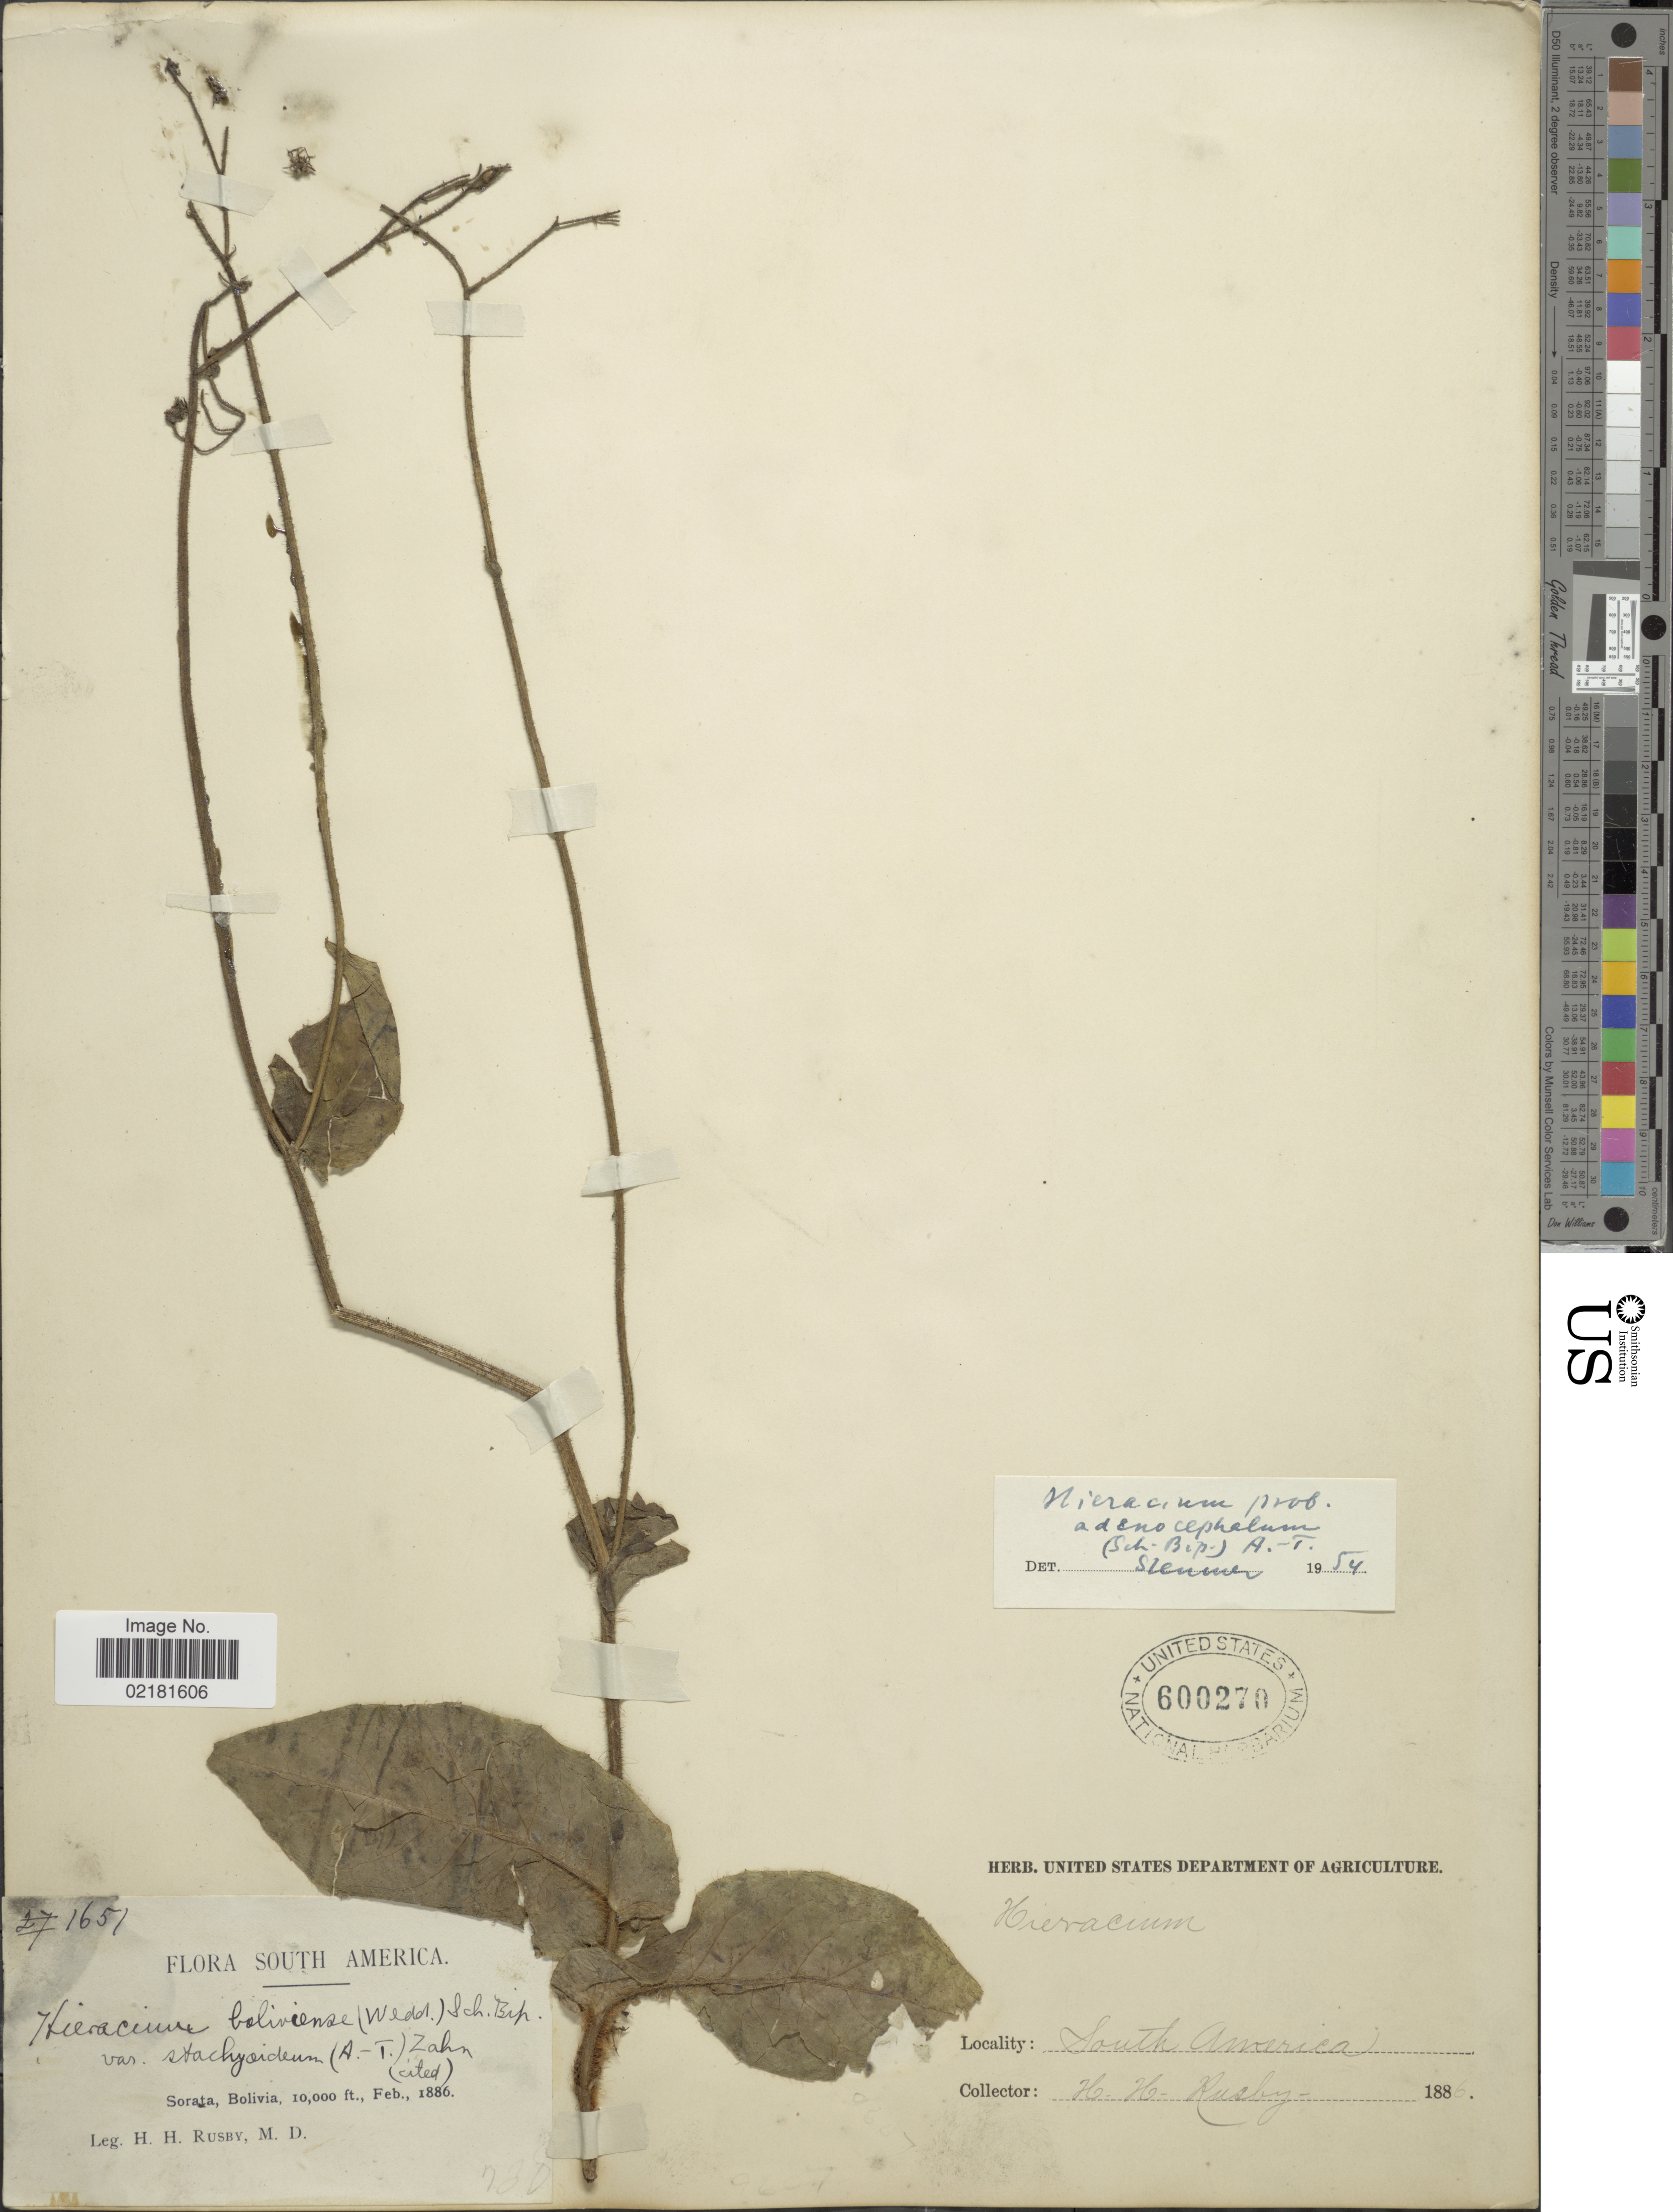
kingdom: Plantae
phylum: Tracheophyta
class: Magnoliopsida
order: Asterales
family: Asteraceae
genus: Hieracium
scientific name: Hieracium adenocephalum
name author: (Sch. Bip.) Arvet-Touvet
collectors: H. H. Rusby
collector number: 1651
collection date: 1886-02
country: Bolivia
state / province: La Páz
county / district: Larecaja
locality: Sorata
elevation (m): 3048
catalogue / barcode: US 600270